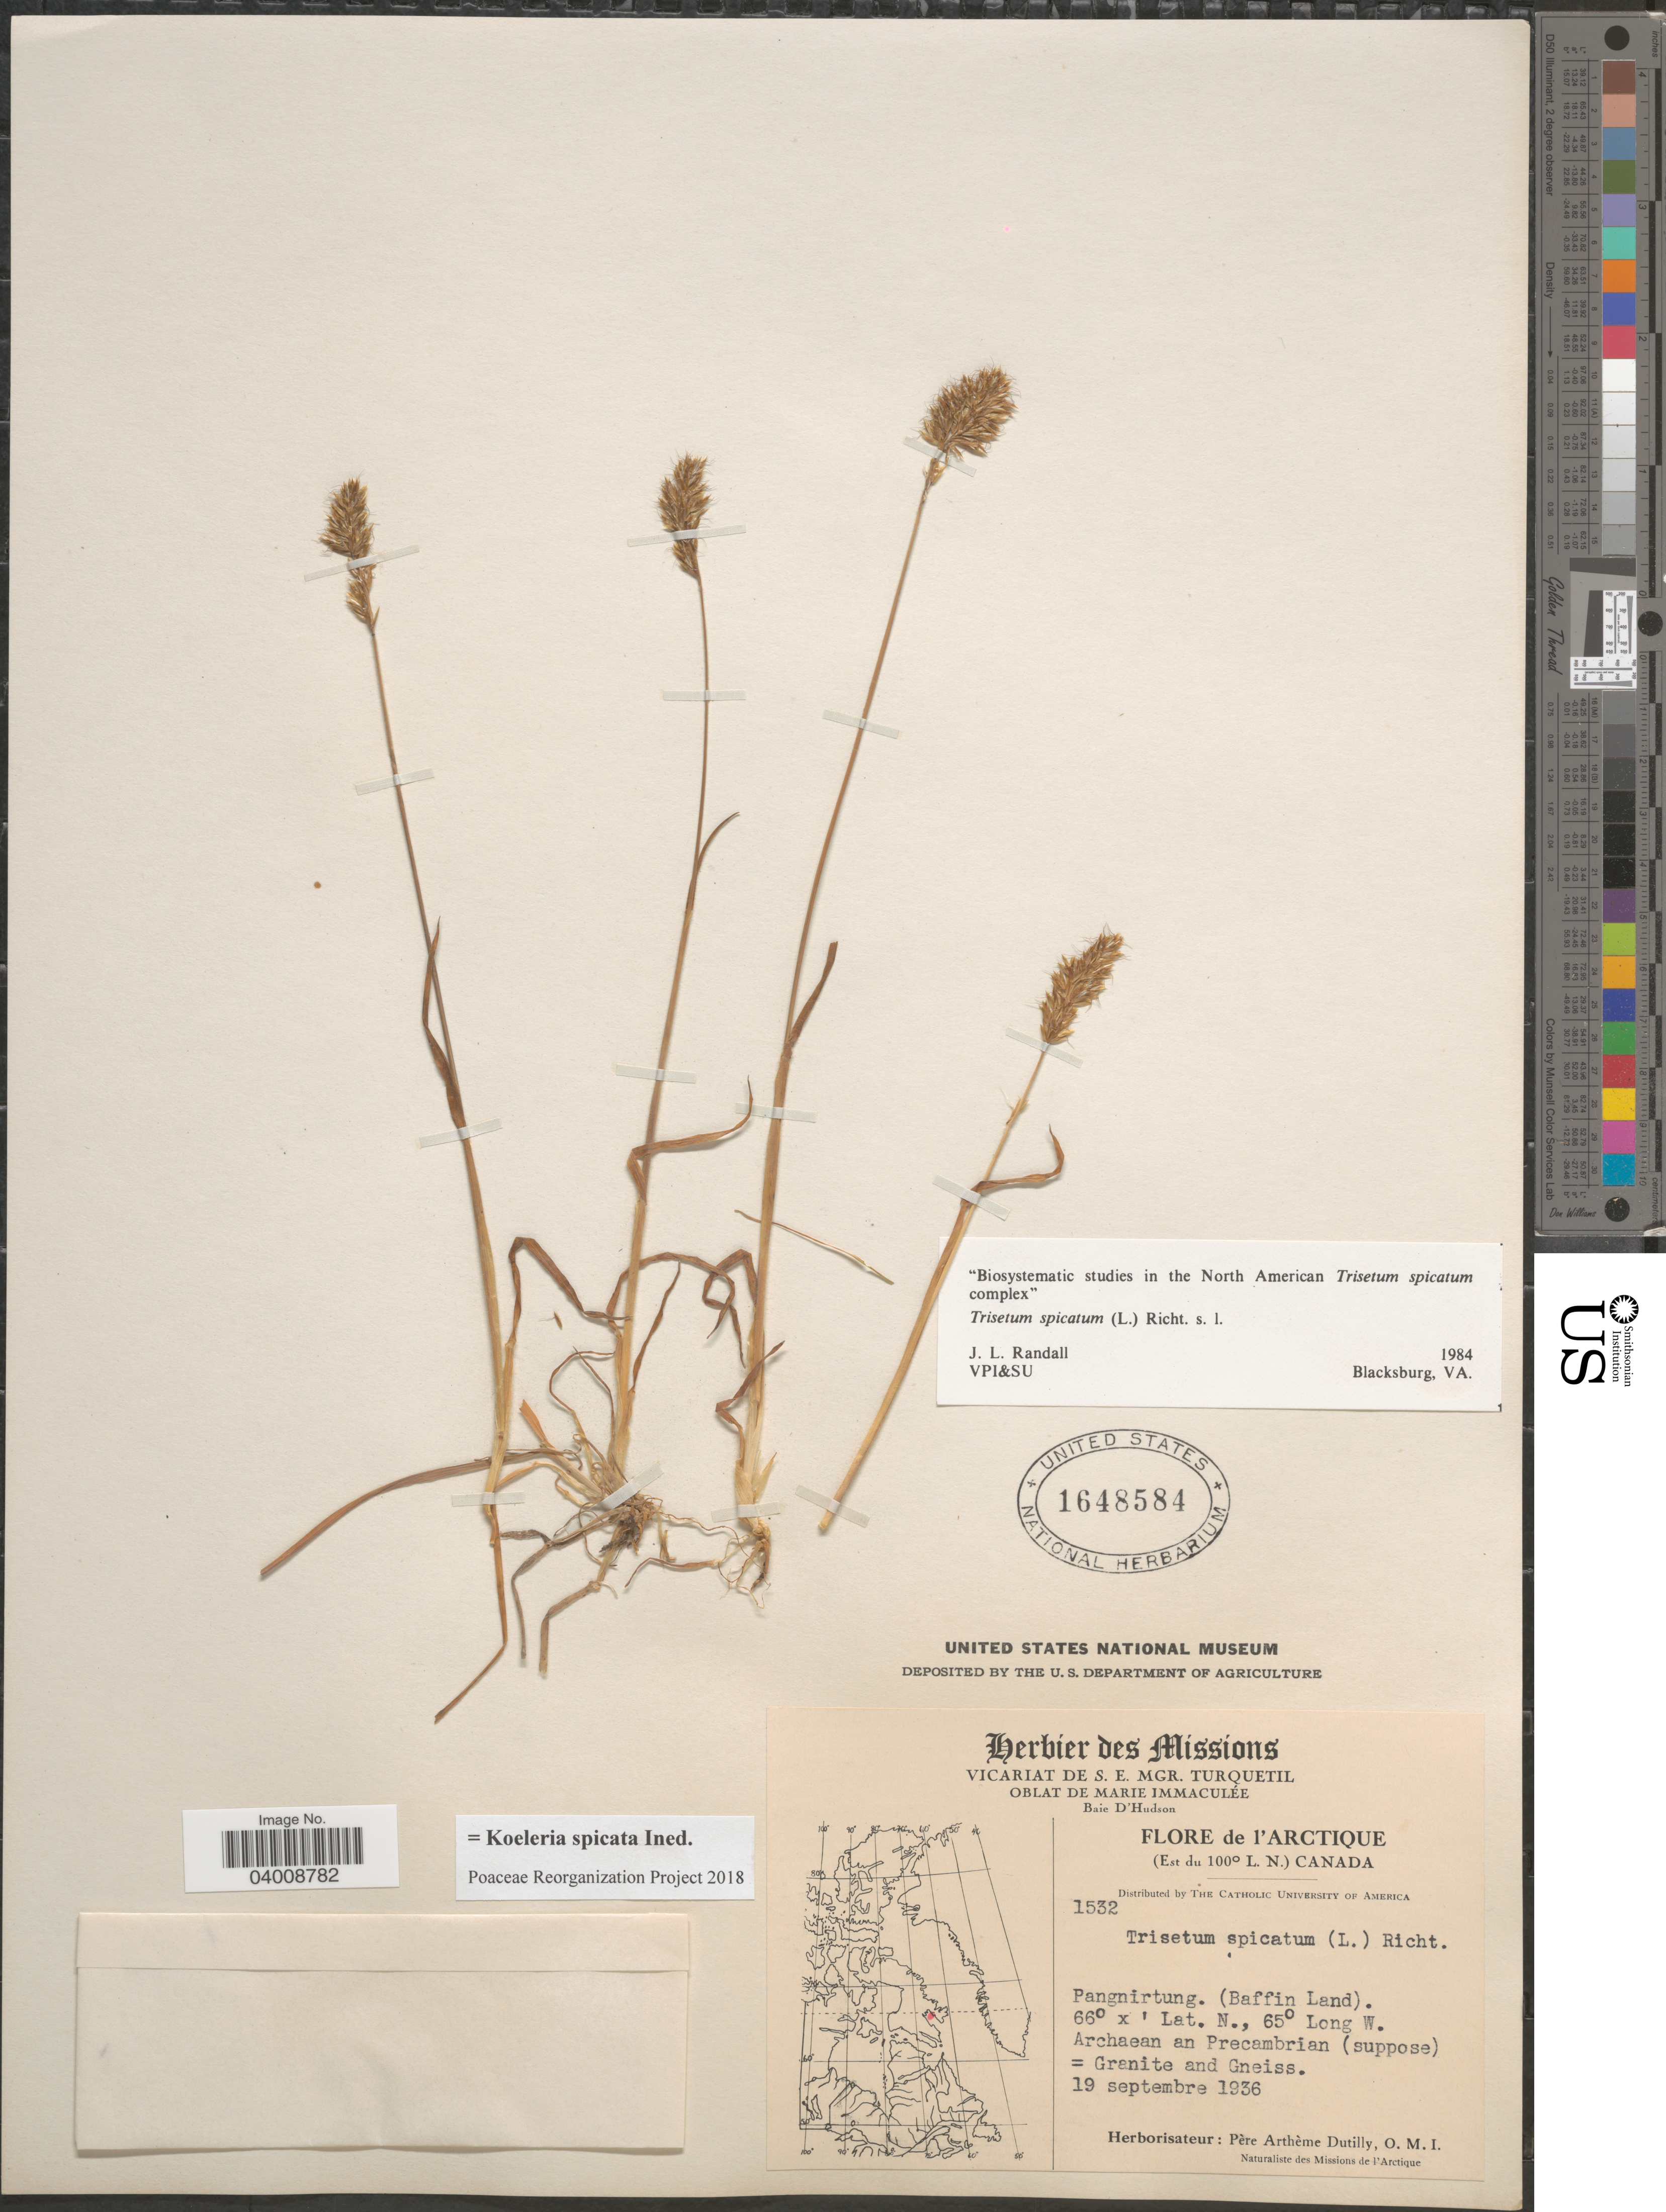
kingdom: Plantae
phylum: Tracheophyta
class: Liliopsida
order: Poales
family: Poaceae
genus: Koeleria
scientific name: Koeleria spicata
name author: (L.) Barberá et al.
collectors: ex Herb. Pêre Arthême Dutilly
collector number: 1532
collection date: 1936-09-19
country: Canada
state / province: Nunavut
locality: L'Arctique. (Est du 100° L. N.). Pangnirtung. (Baffin Island).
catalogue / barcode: US 1648584